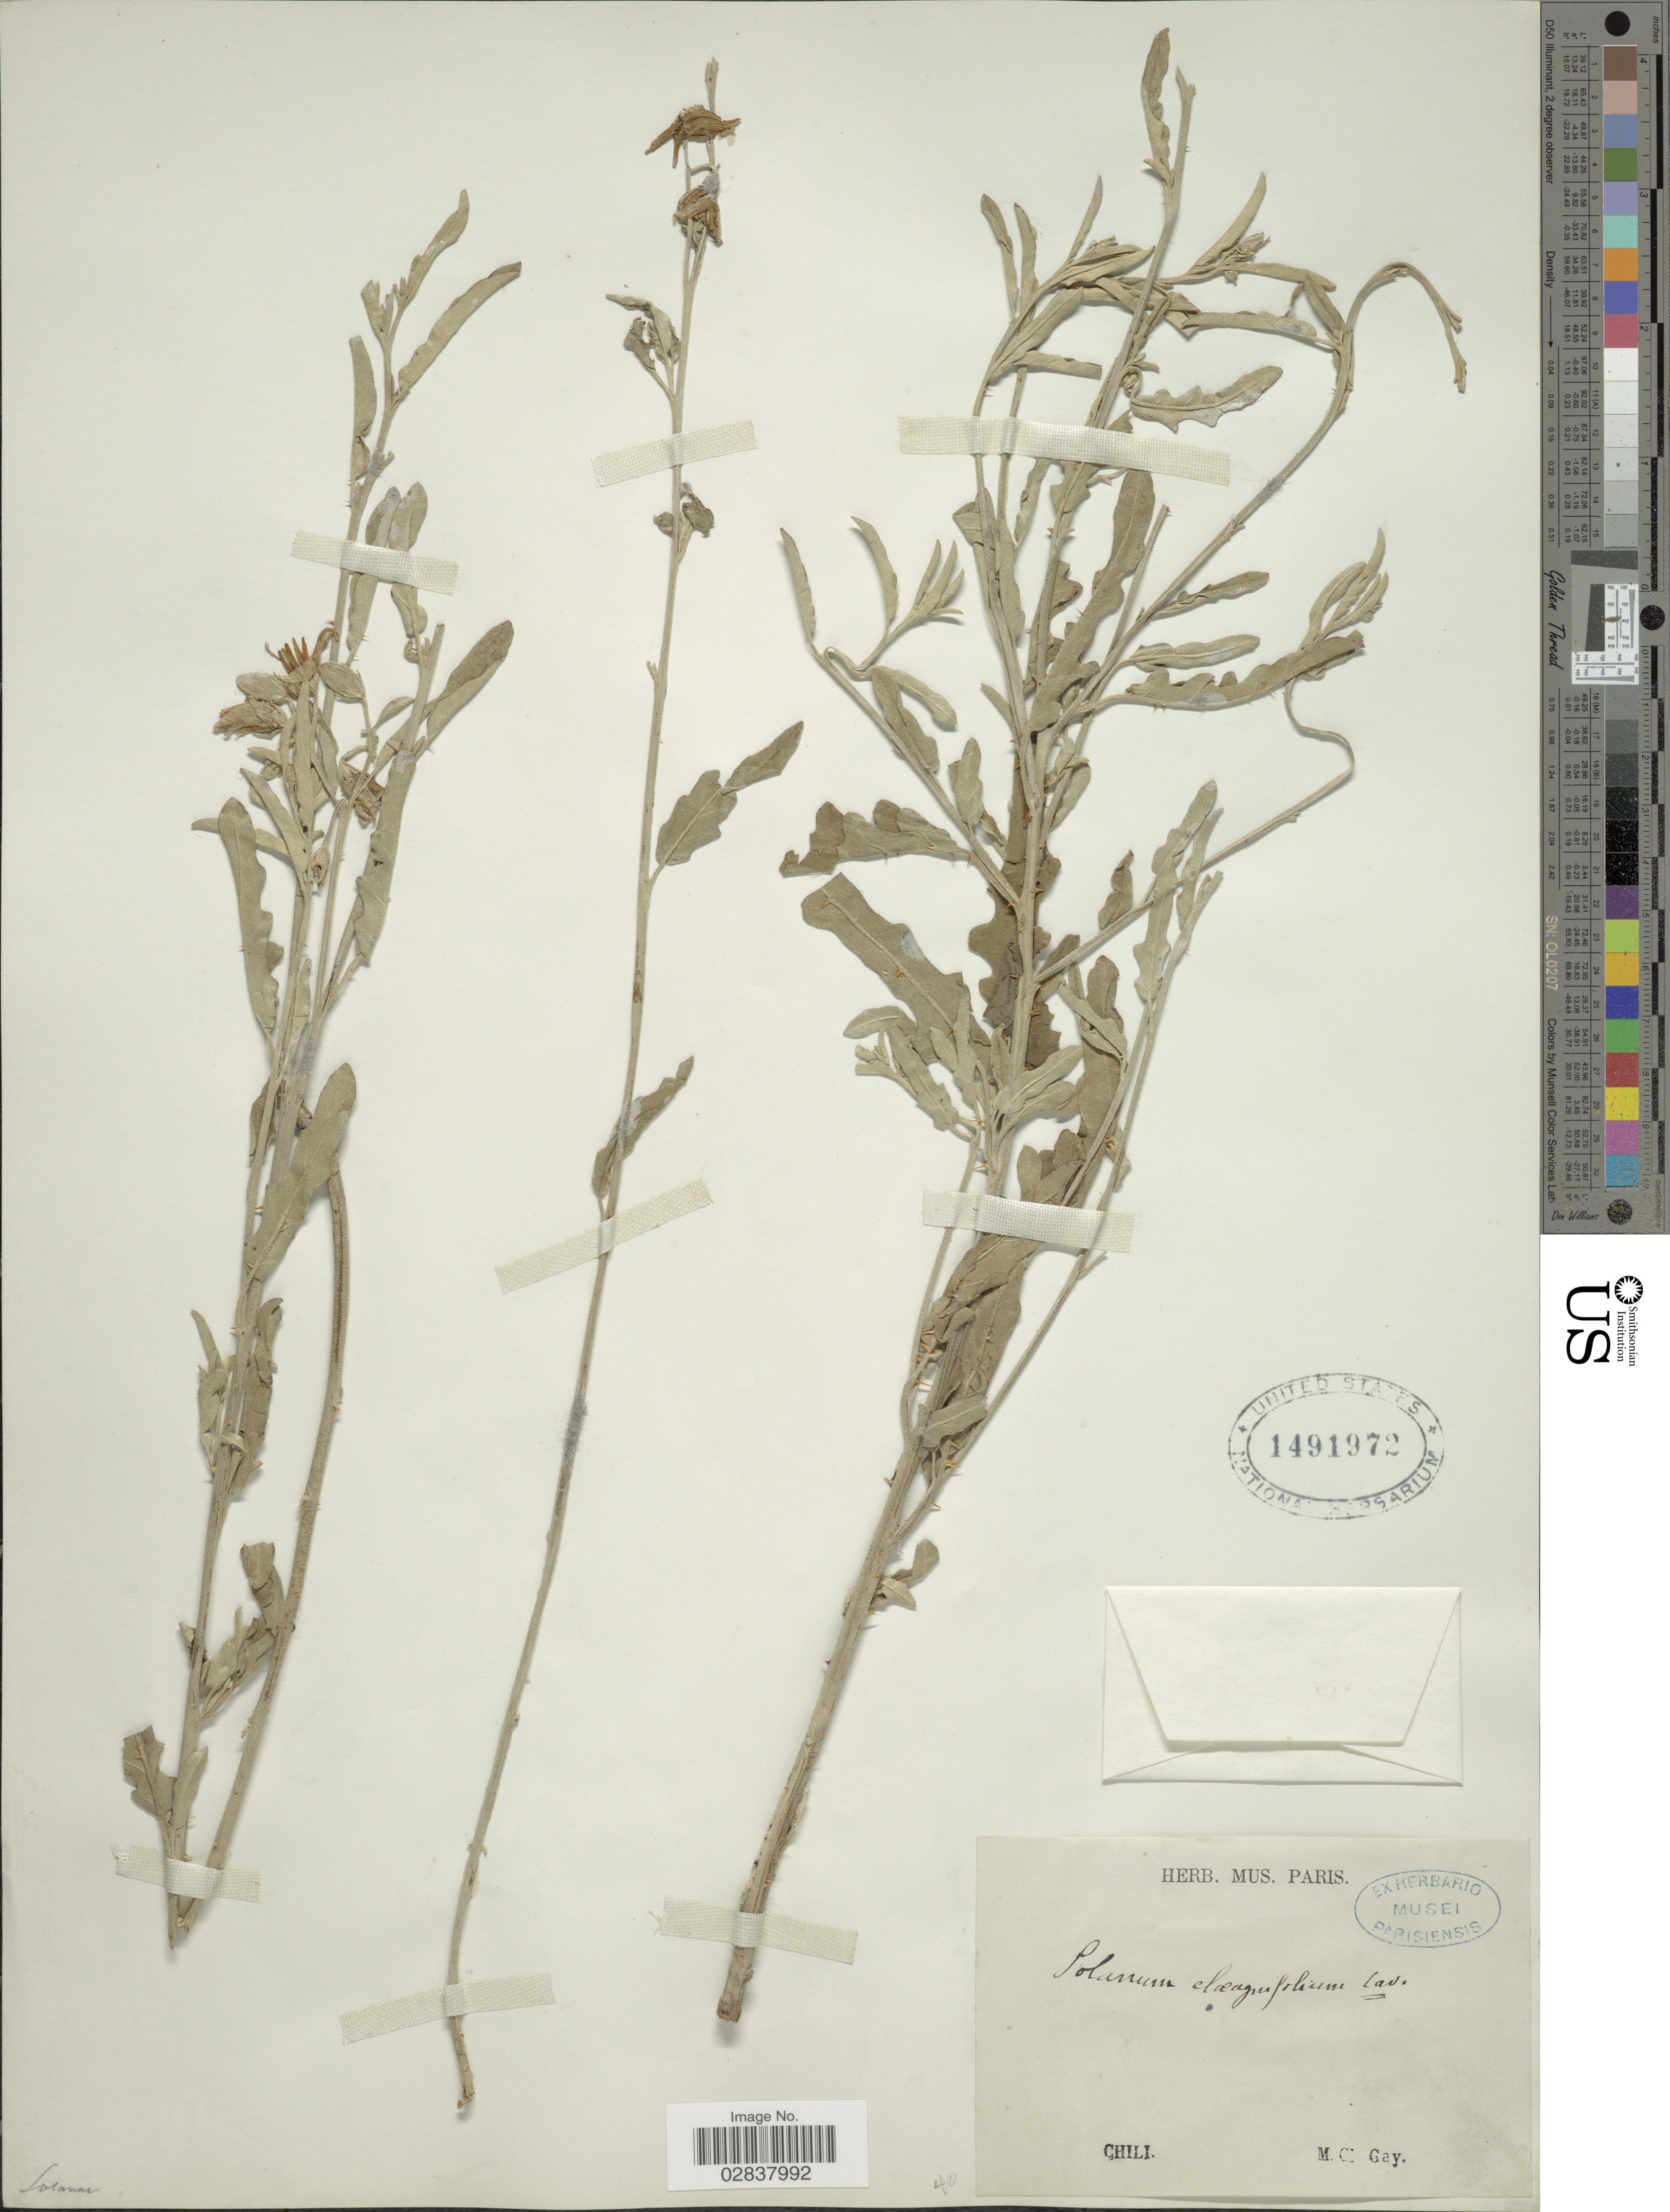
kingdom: Plantae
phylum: Tracheophyta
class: Magnoliopsida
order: Solanales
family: Solanaceae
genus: Solanum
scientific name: Solanum elaeagnifolium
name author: Cav.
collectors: M. Gay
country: Chile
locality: Chili.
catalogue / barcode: US 1491972